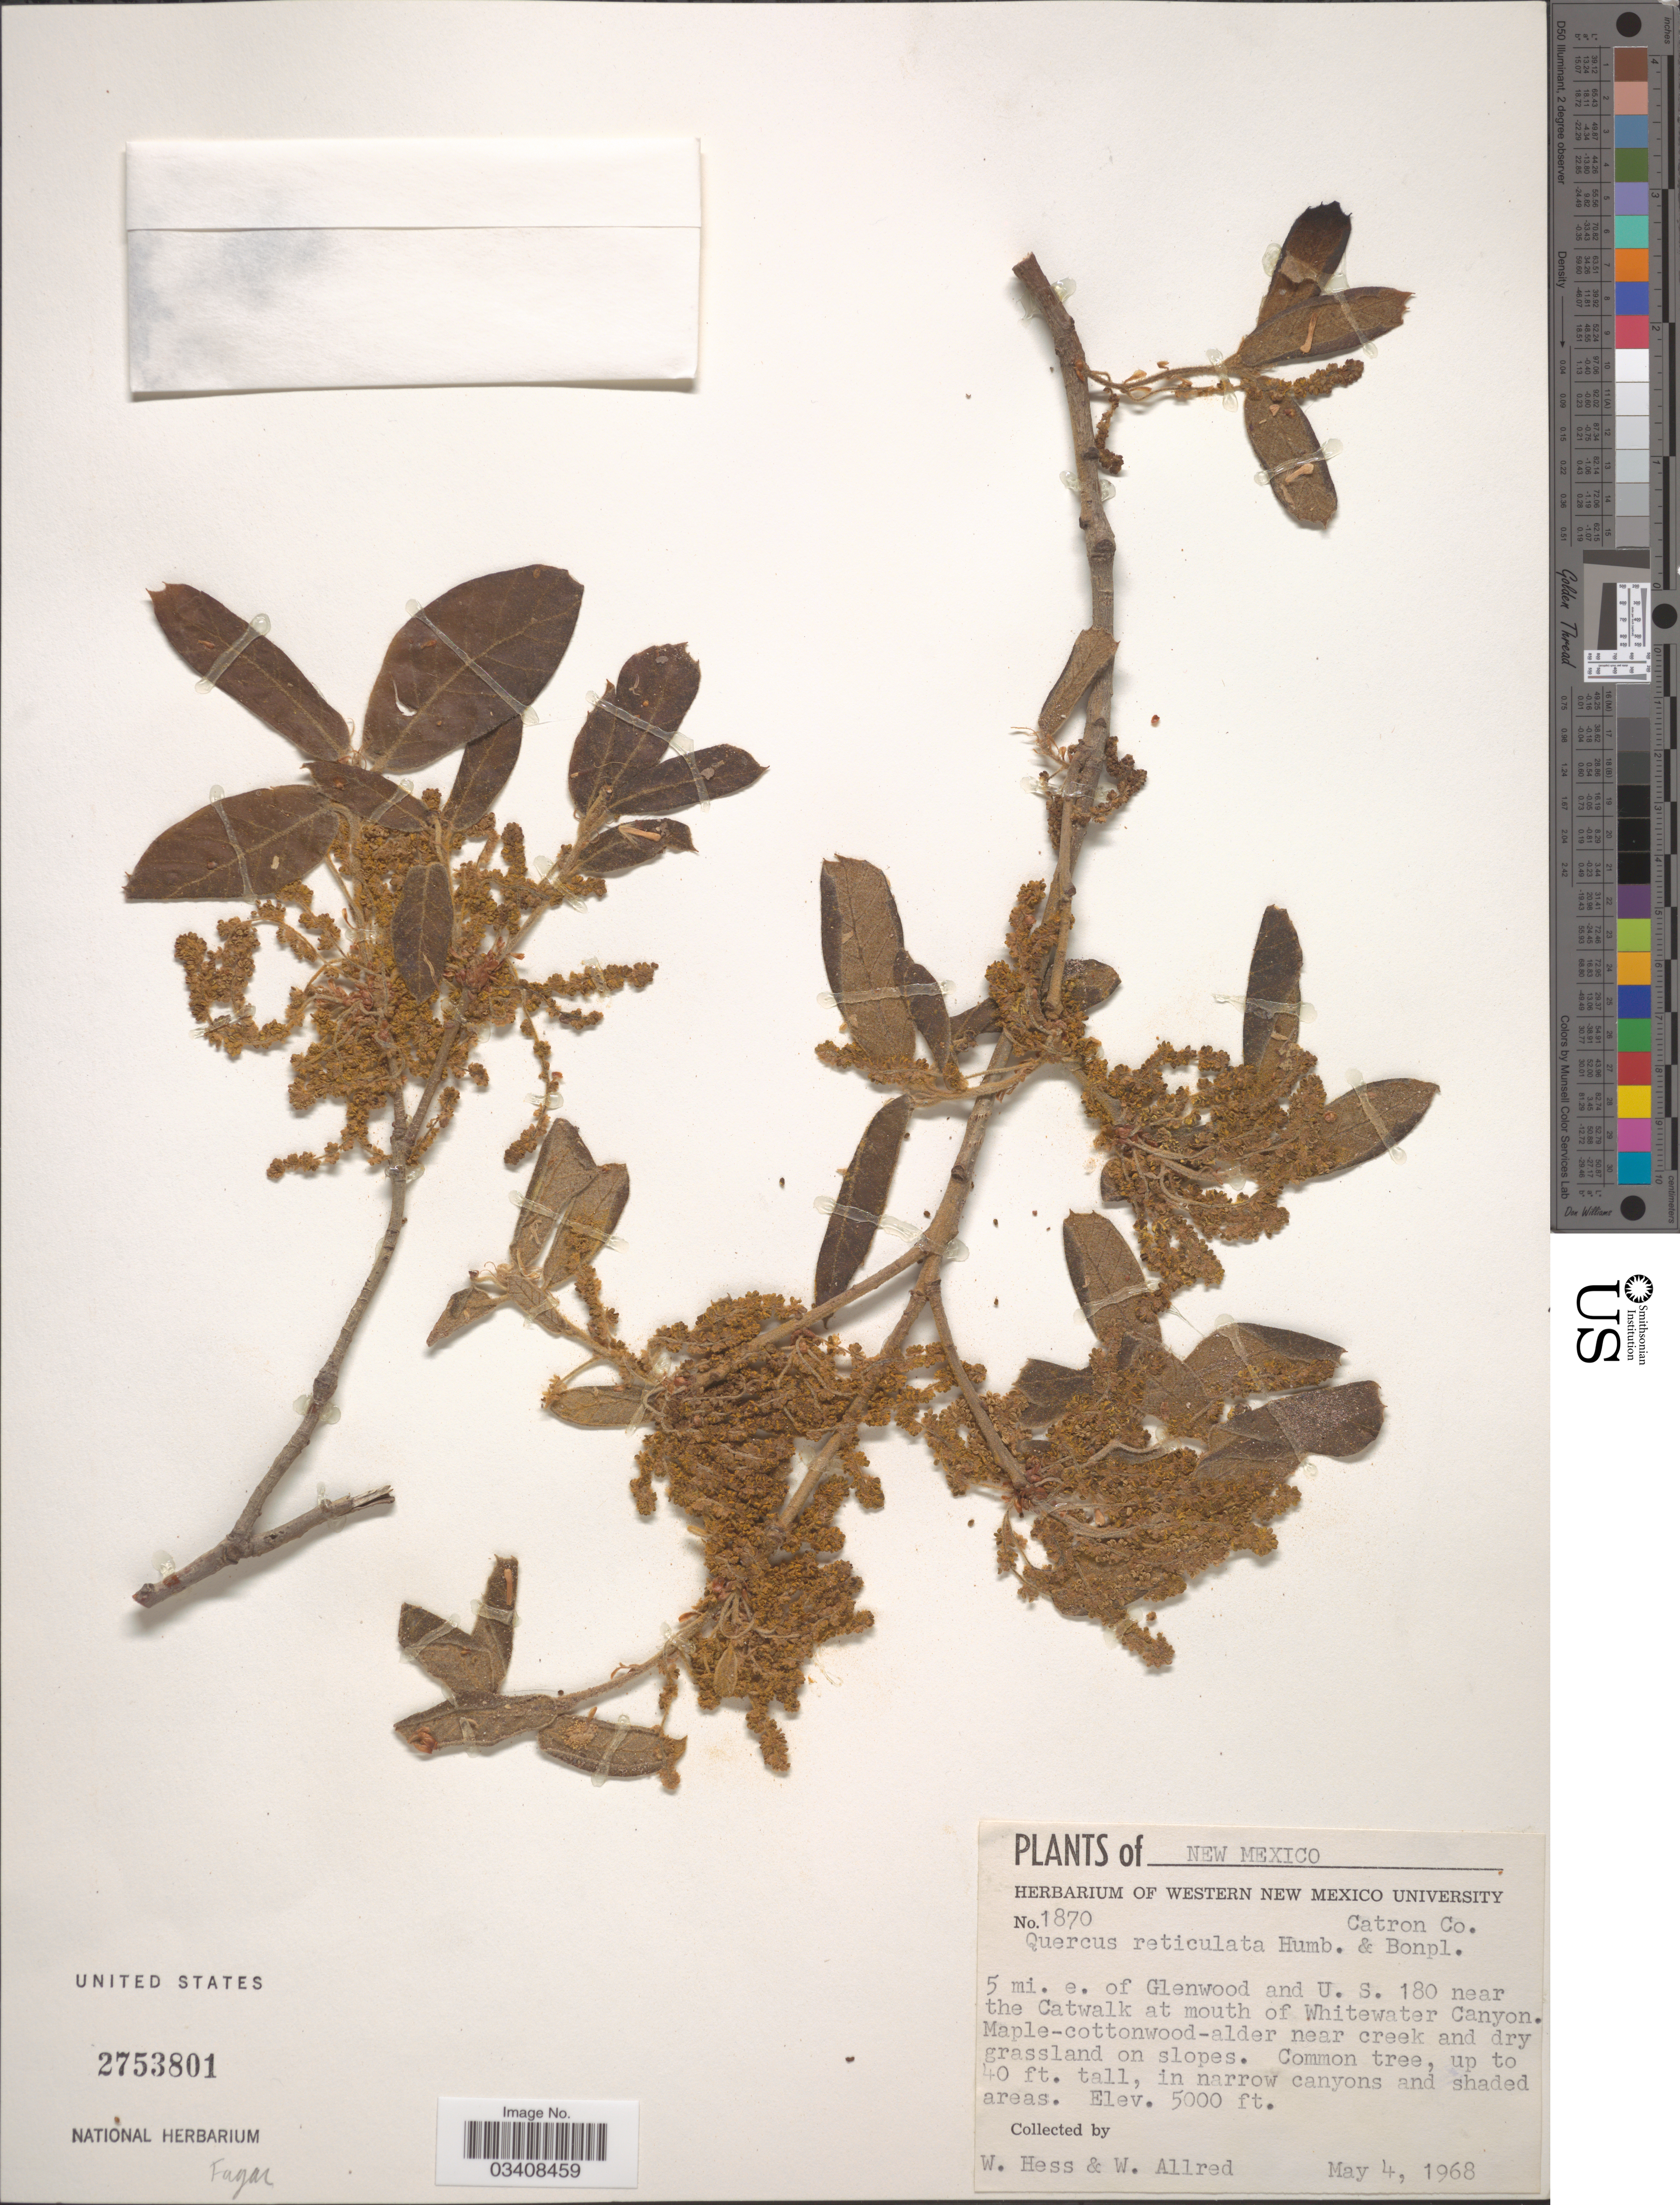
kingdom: Plantae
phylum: Tracheophyta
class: Magnoliopsida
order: Fagales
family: Fagaceae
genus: Quercus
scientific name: Quercus rugosa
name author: Née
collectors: W. Hess & W. Allred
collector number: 1870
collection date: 1968-05-04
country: United States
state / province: New Mexico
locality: Catron Co. 5 mi. e. of Glenwood and U. S. 180 near the Catwalk at mouth of Whitewater Canyon.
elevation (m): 1524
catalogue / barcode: US 2753801